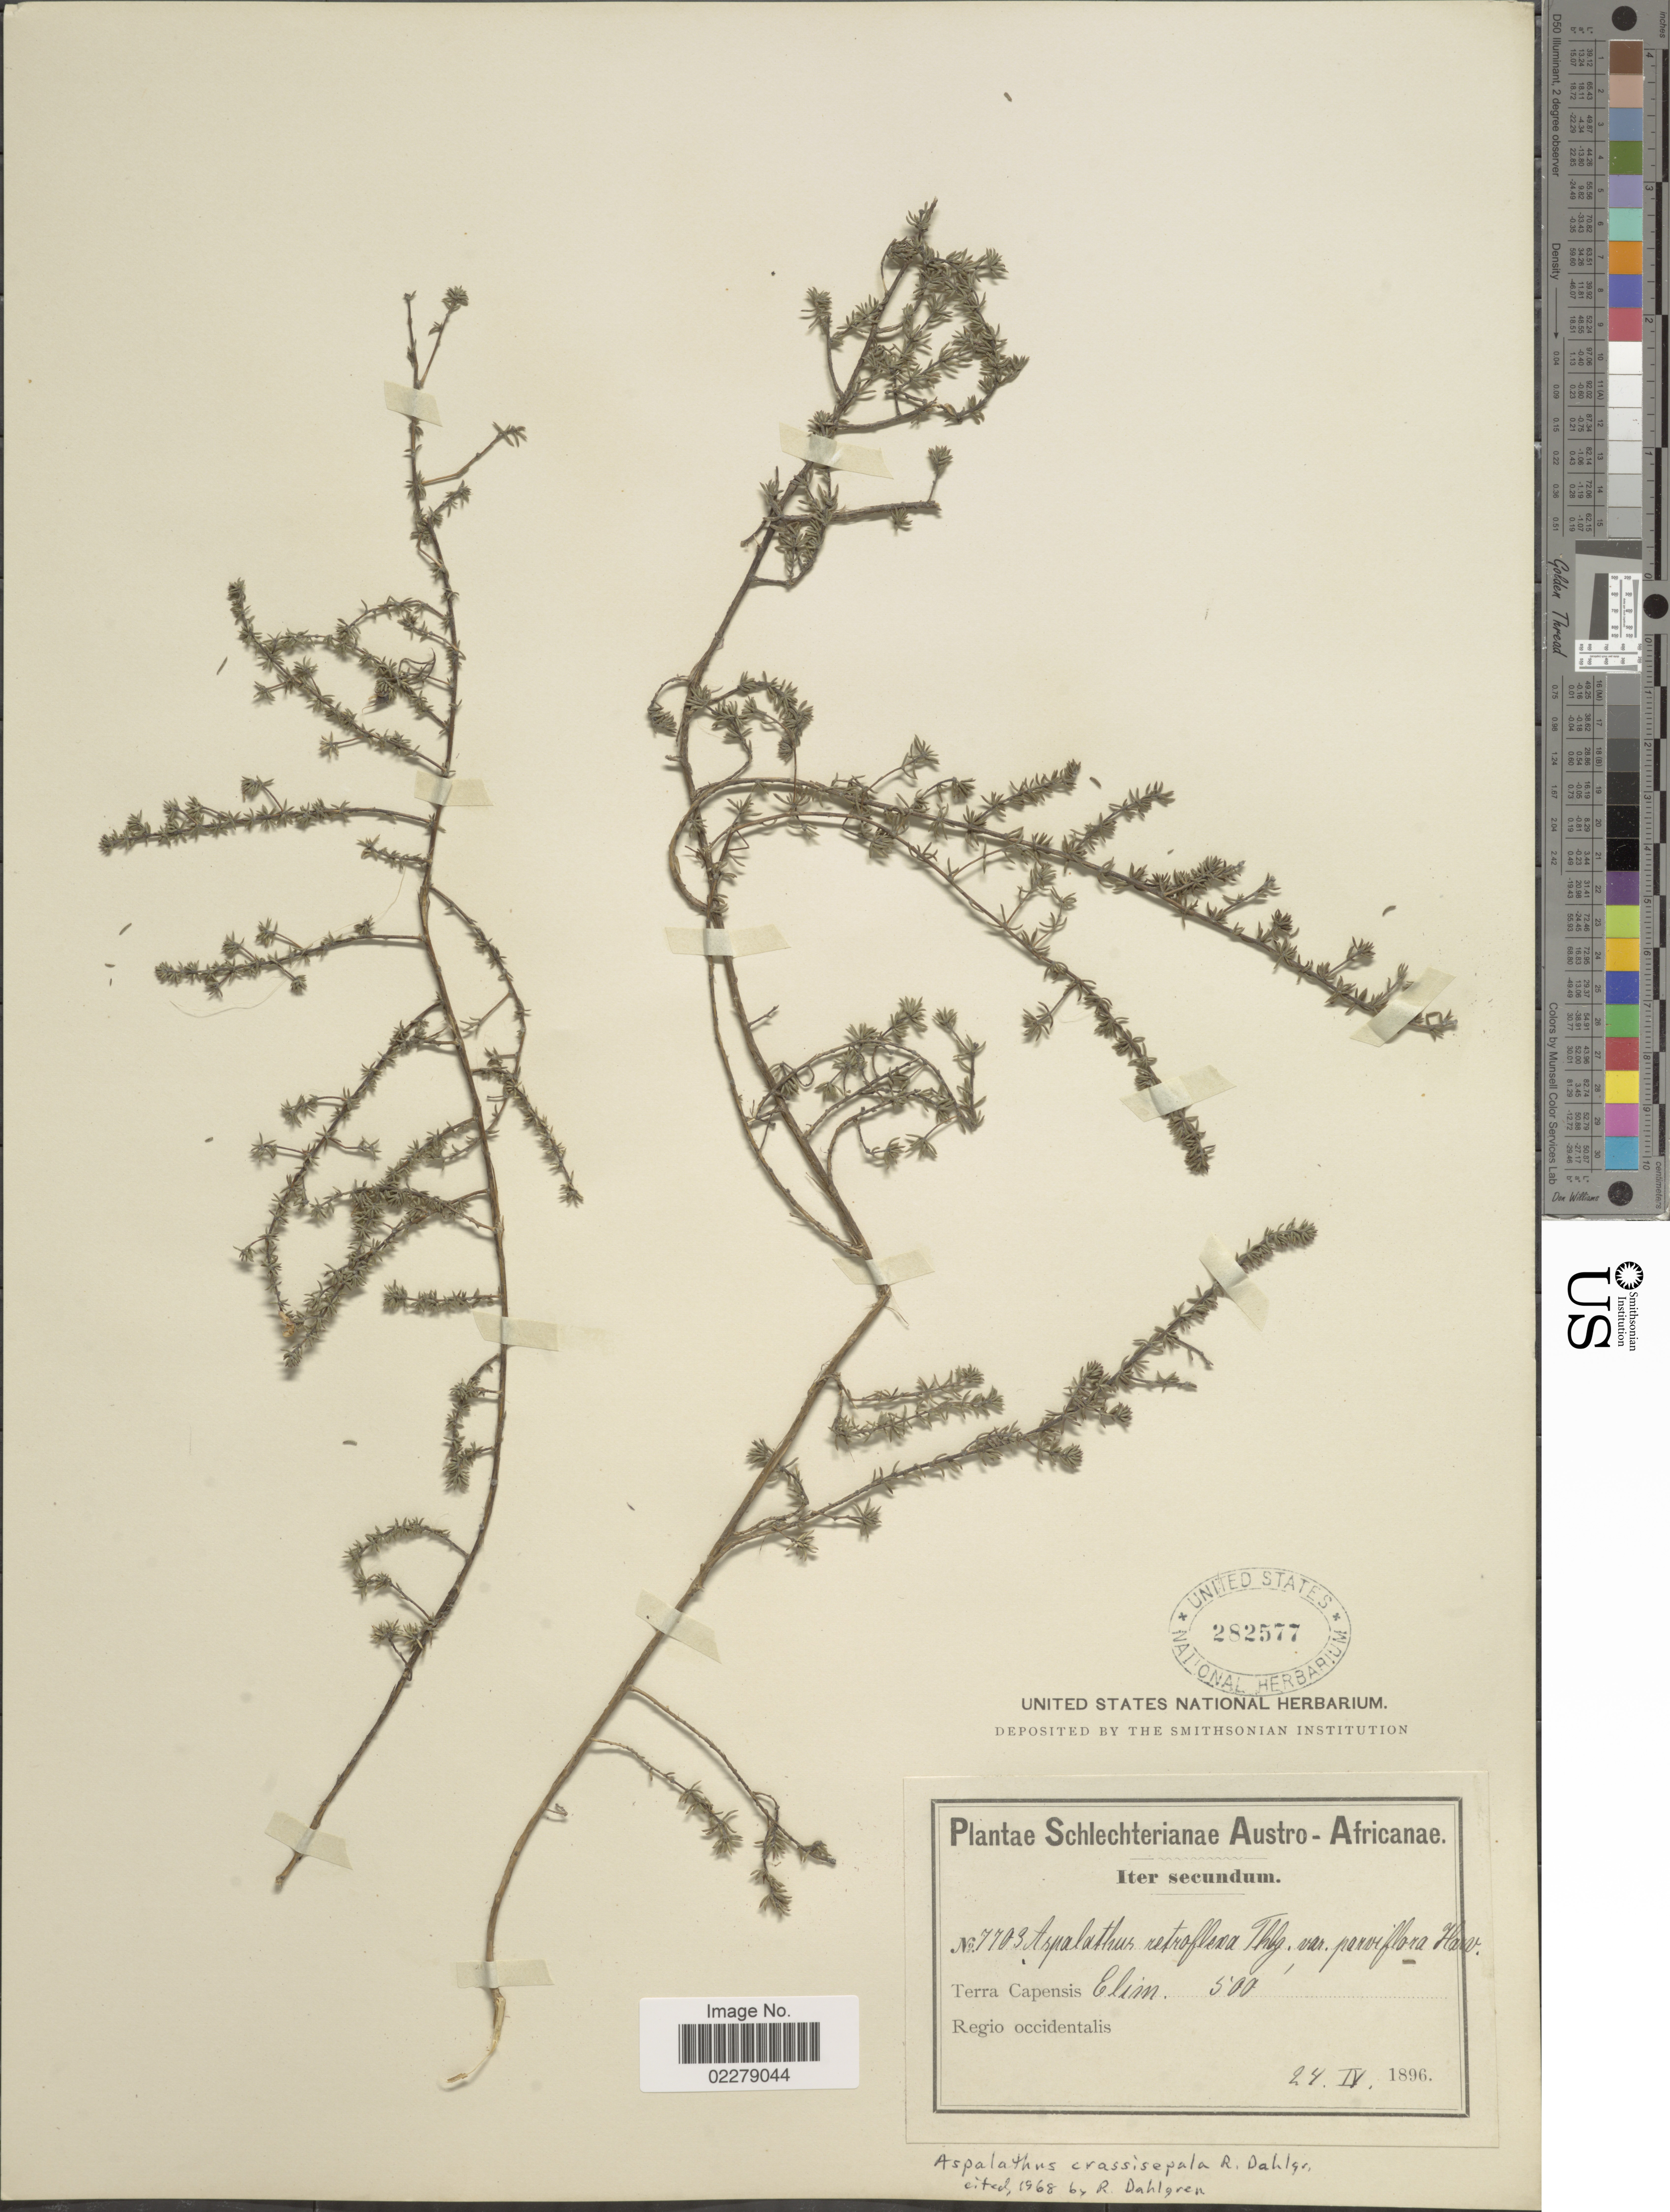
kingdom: Plantae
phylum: Tracheophyta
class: Magnoliopsida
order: Fabales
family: Fabaceae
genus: Aspalathus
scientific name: Aspalathus crassisepala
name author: R. Dahlgren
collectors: Schlechter, --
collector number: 7703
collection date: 1896-04-24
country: South Africa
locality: Austro- Africanae. Terra Capensis, Elim. Regio occidentalis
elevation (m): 152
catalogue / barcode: US 282577